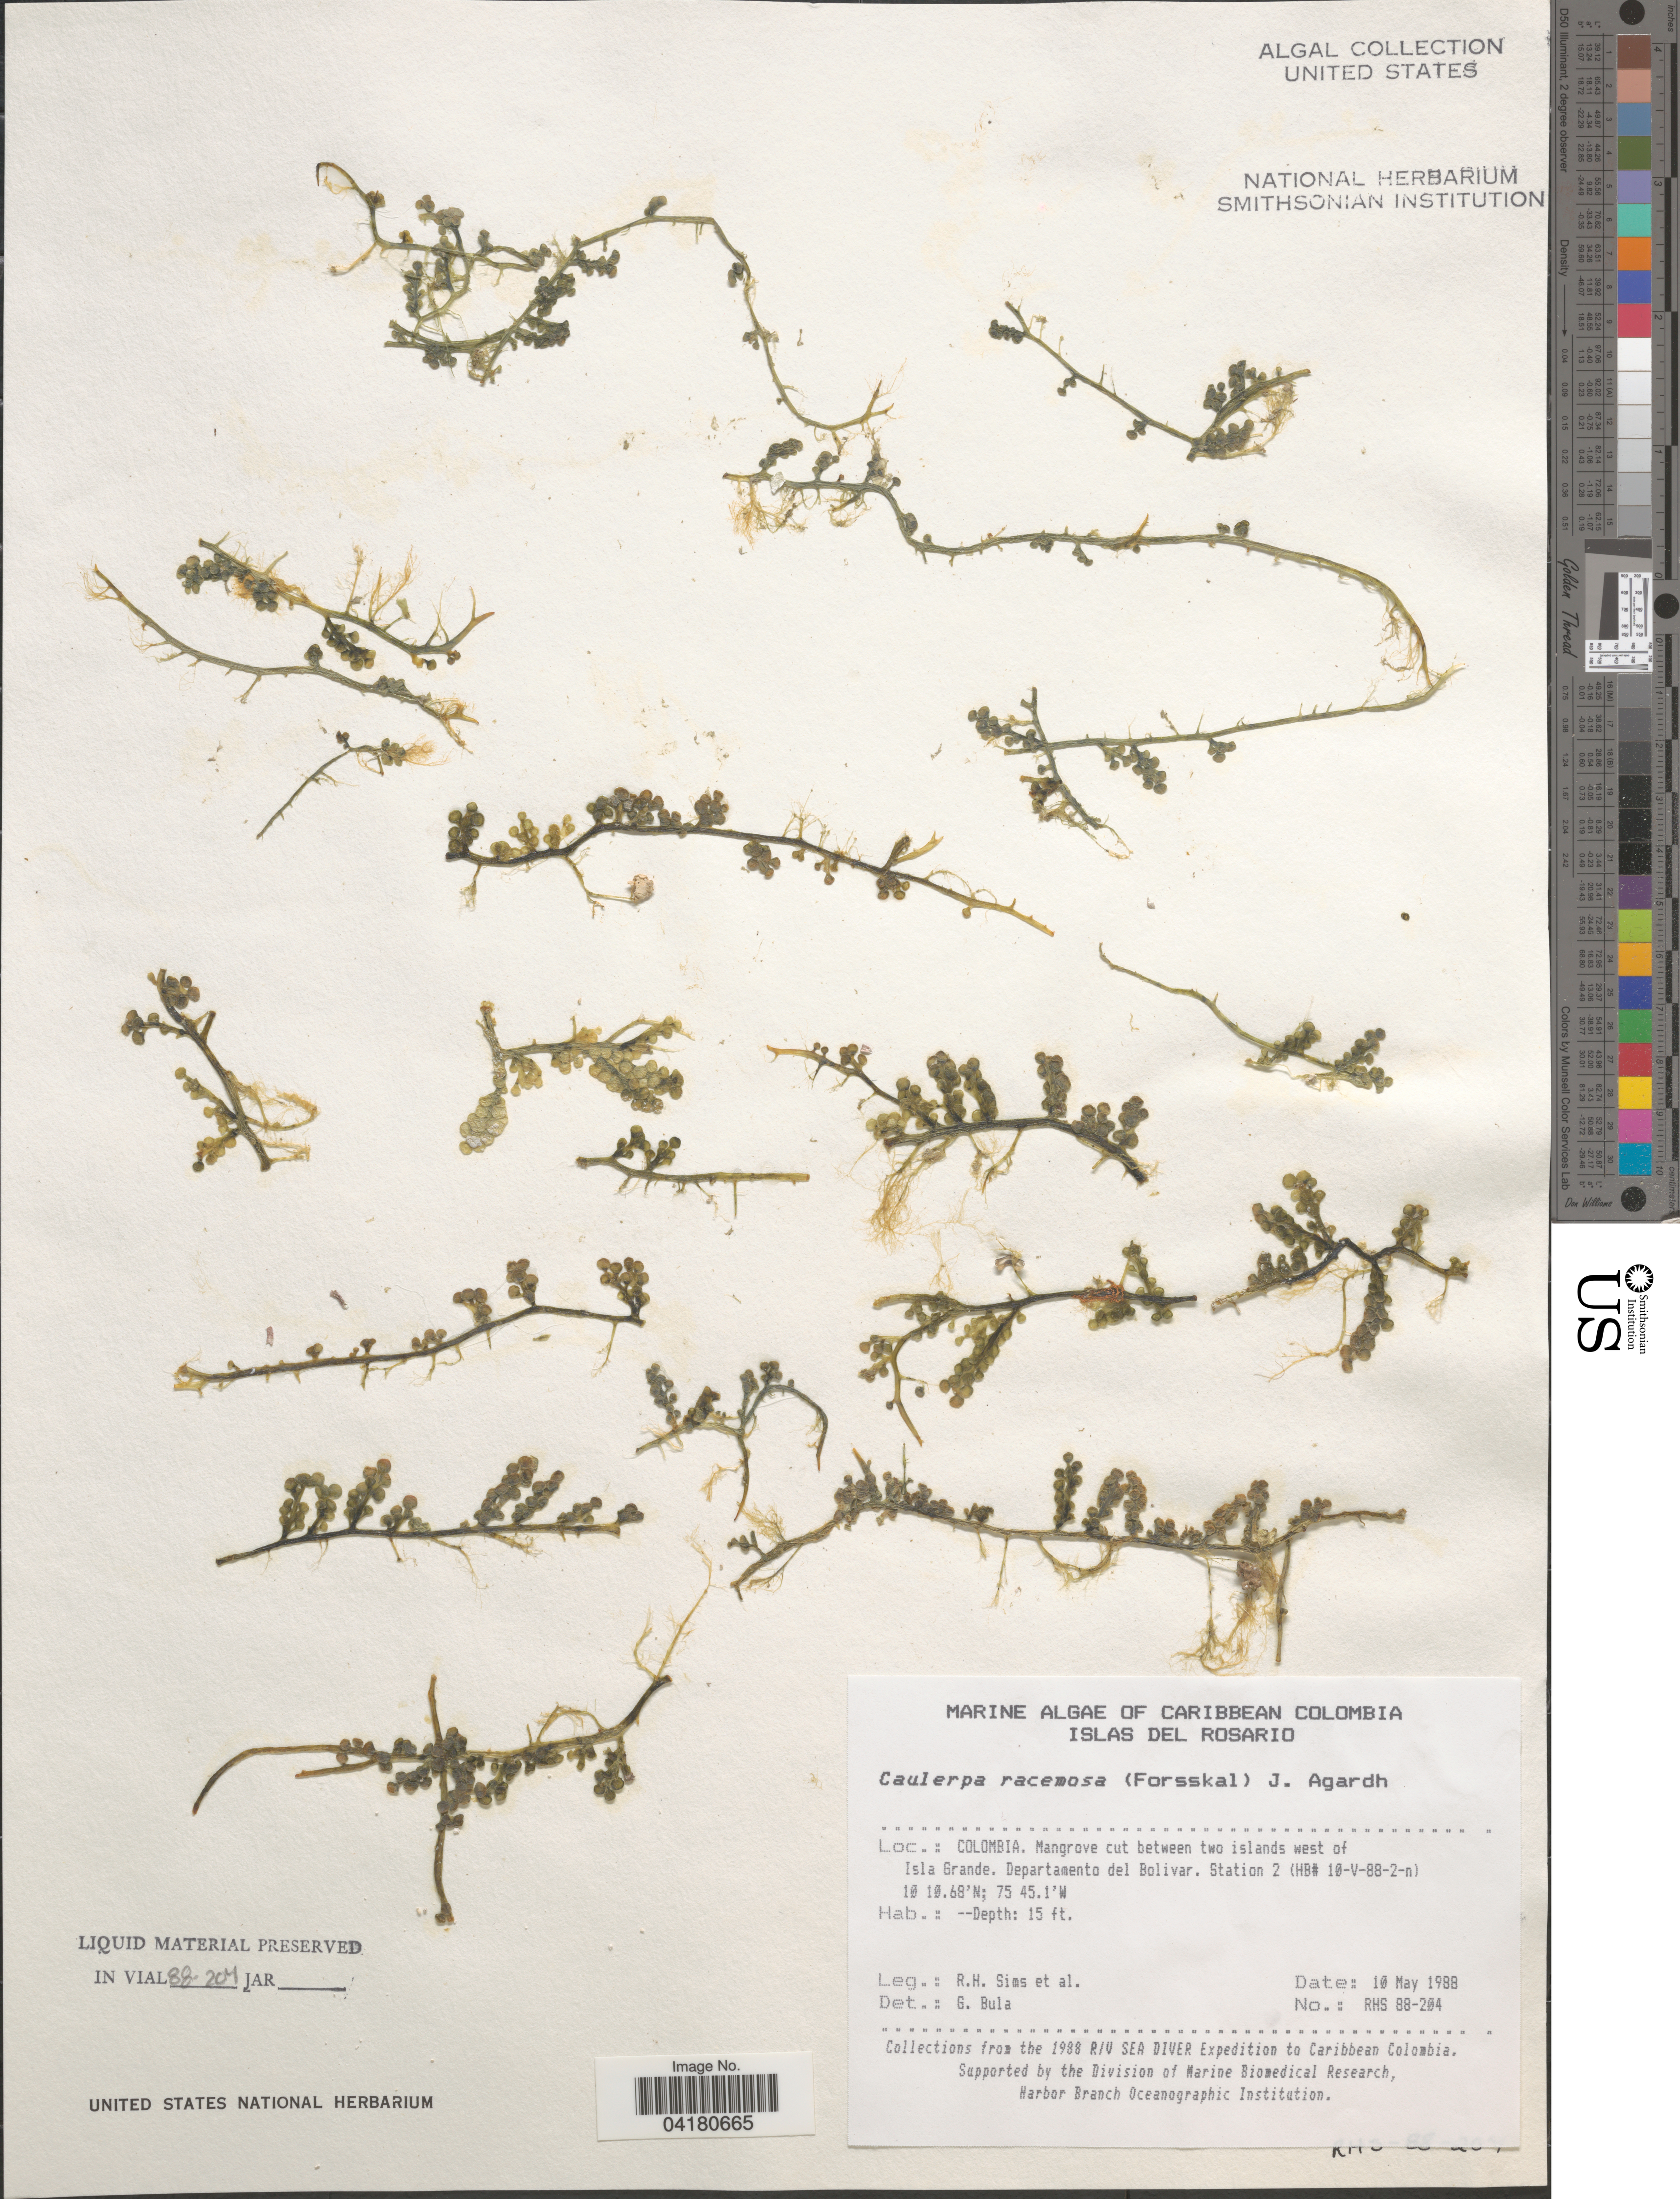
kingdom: Plantae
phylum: Chlorophyta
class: Ulvophyceae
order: Bryopsidales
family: Caulerpaceae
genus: Caulerpa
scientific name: Caulerpa racemosa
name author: (Forssk.) J. Agardh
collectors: R. H. Sims & et al.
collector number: RHS88-204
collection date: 1988-05-10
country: Colombia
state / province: Bolívar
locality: Caribbean Colombia. Mangrove cut between two islands west of Isla Grande. Departamento del Bolivar. Station 2 (HB# 10-V-88-2-n). The 1988 R/V Sea Diver Expedition to Caribbean Colombia.